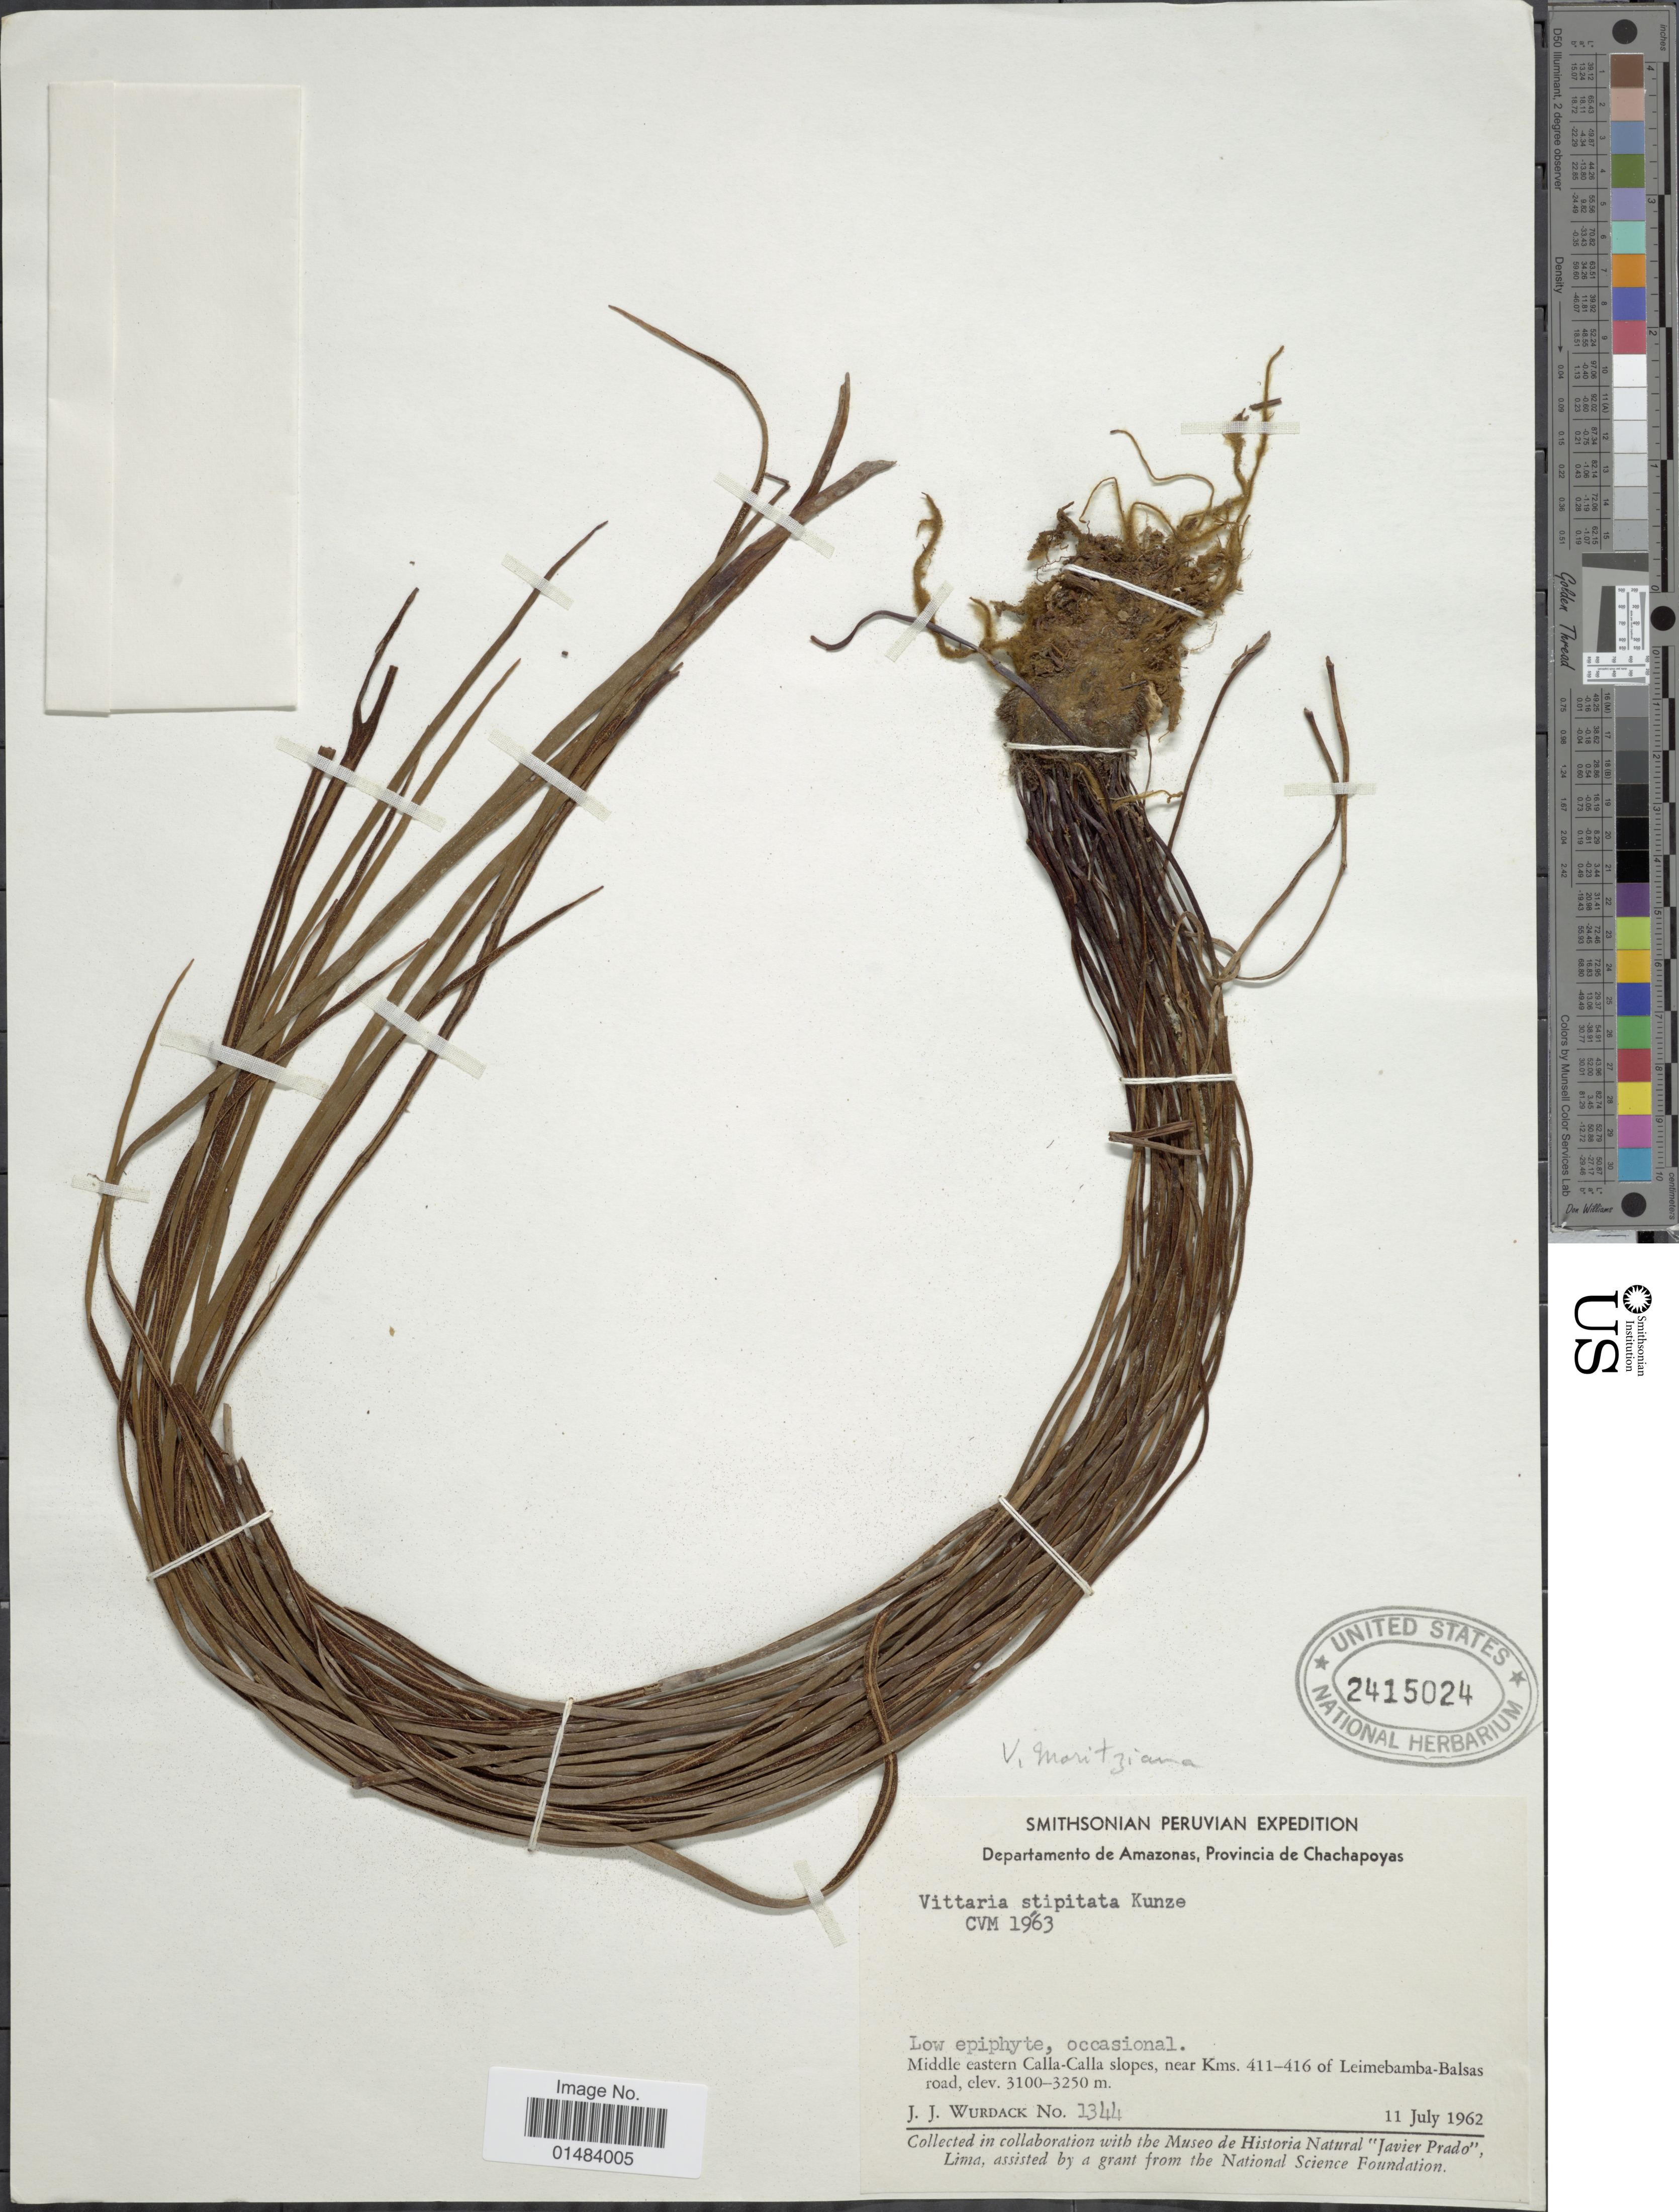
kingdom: Plantae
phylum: Tracheophyta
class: Polypodiopsida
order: Polypodiales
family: Pteridaceae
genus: Vittaria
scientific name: Vittaria gardneriana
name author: Fée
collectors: J. J. Wurdack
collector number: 1344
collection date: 1962-07-11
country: Peru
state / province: Amazonas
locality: Peruvian, Departamento de Amazonas, Provincia de Chachapoyas, Middle eastern Calla-Calla slopes, near Kms. 411-416 of Leimebamba-Balsas road.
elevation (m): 3100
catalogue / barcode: US 2415024